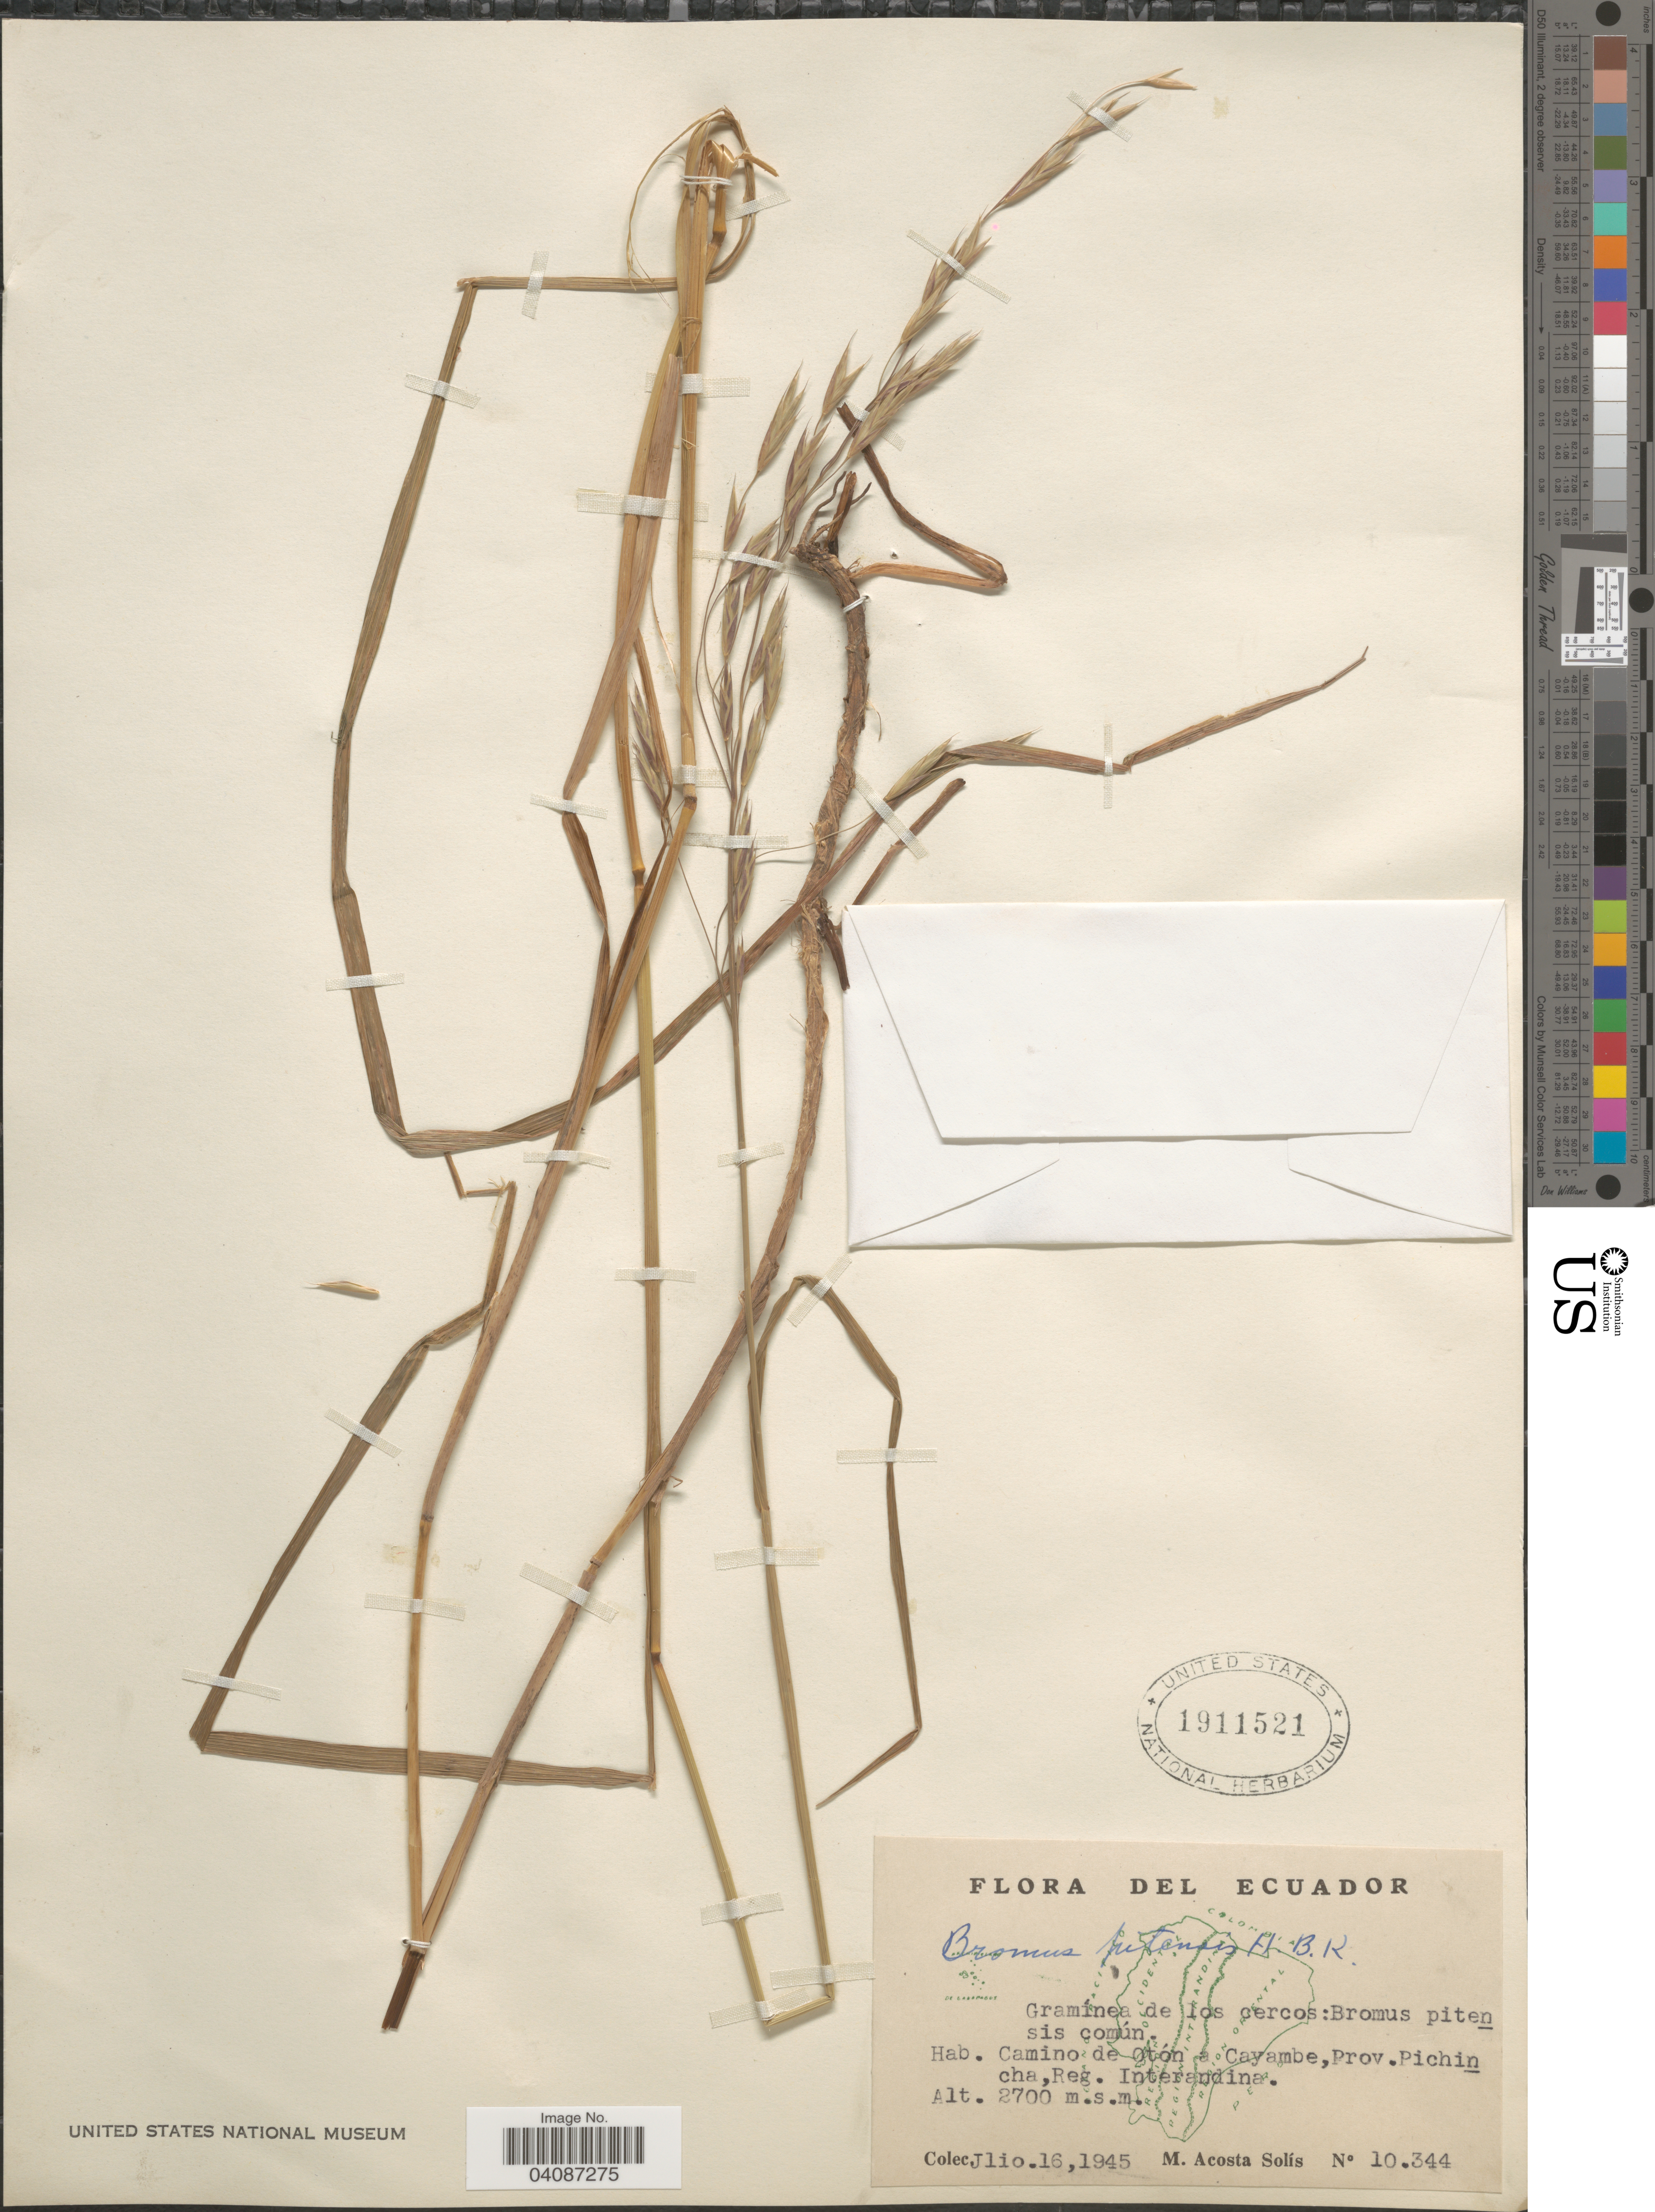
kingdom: Plantae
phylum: Tracheophyta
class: Liliopsida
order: Poales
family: Poaceae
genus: Bromus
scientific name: Bromus pitensis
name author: Kunth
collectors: M. Acosta Solis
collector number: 10344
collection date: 1945-07-16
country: Ecuador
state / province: Pichincha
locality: Camino de Oton a Cayambe, Reg. Interandina.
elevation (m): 2700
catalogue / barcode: US 1911521